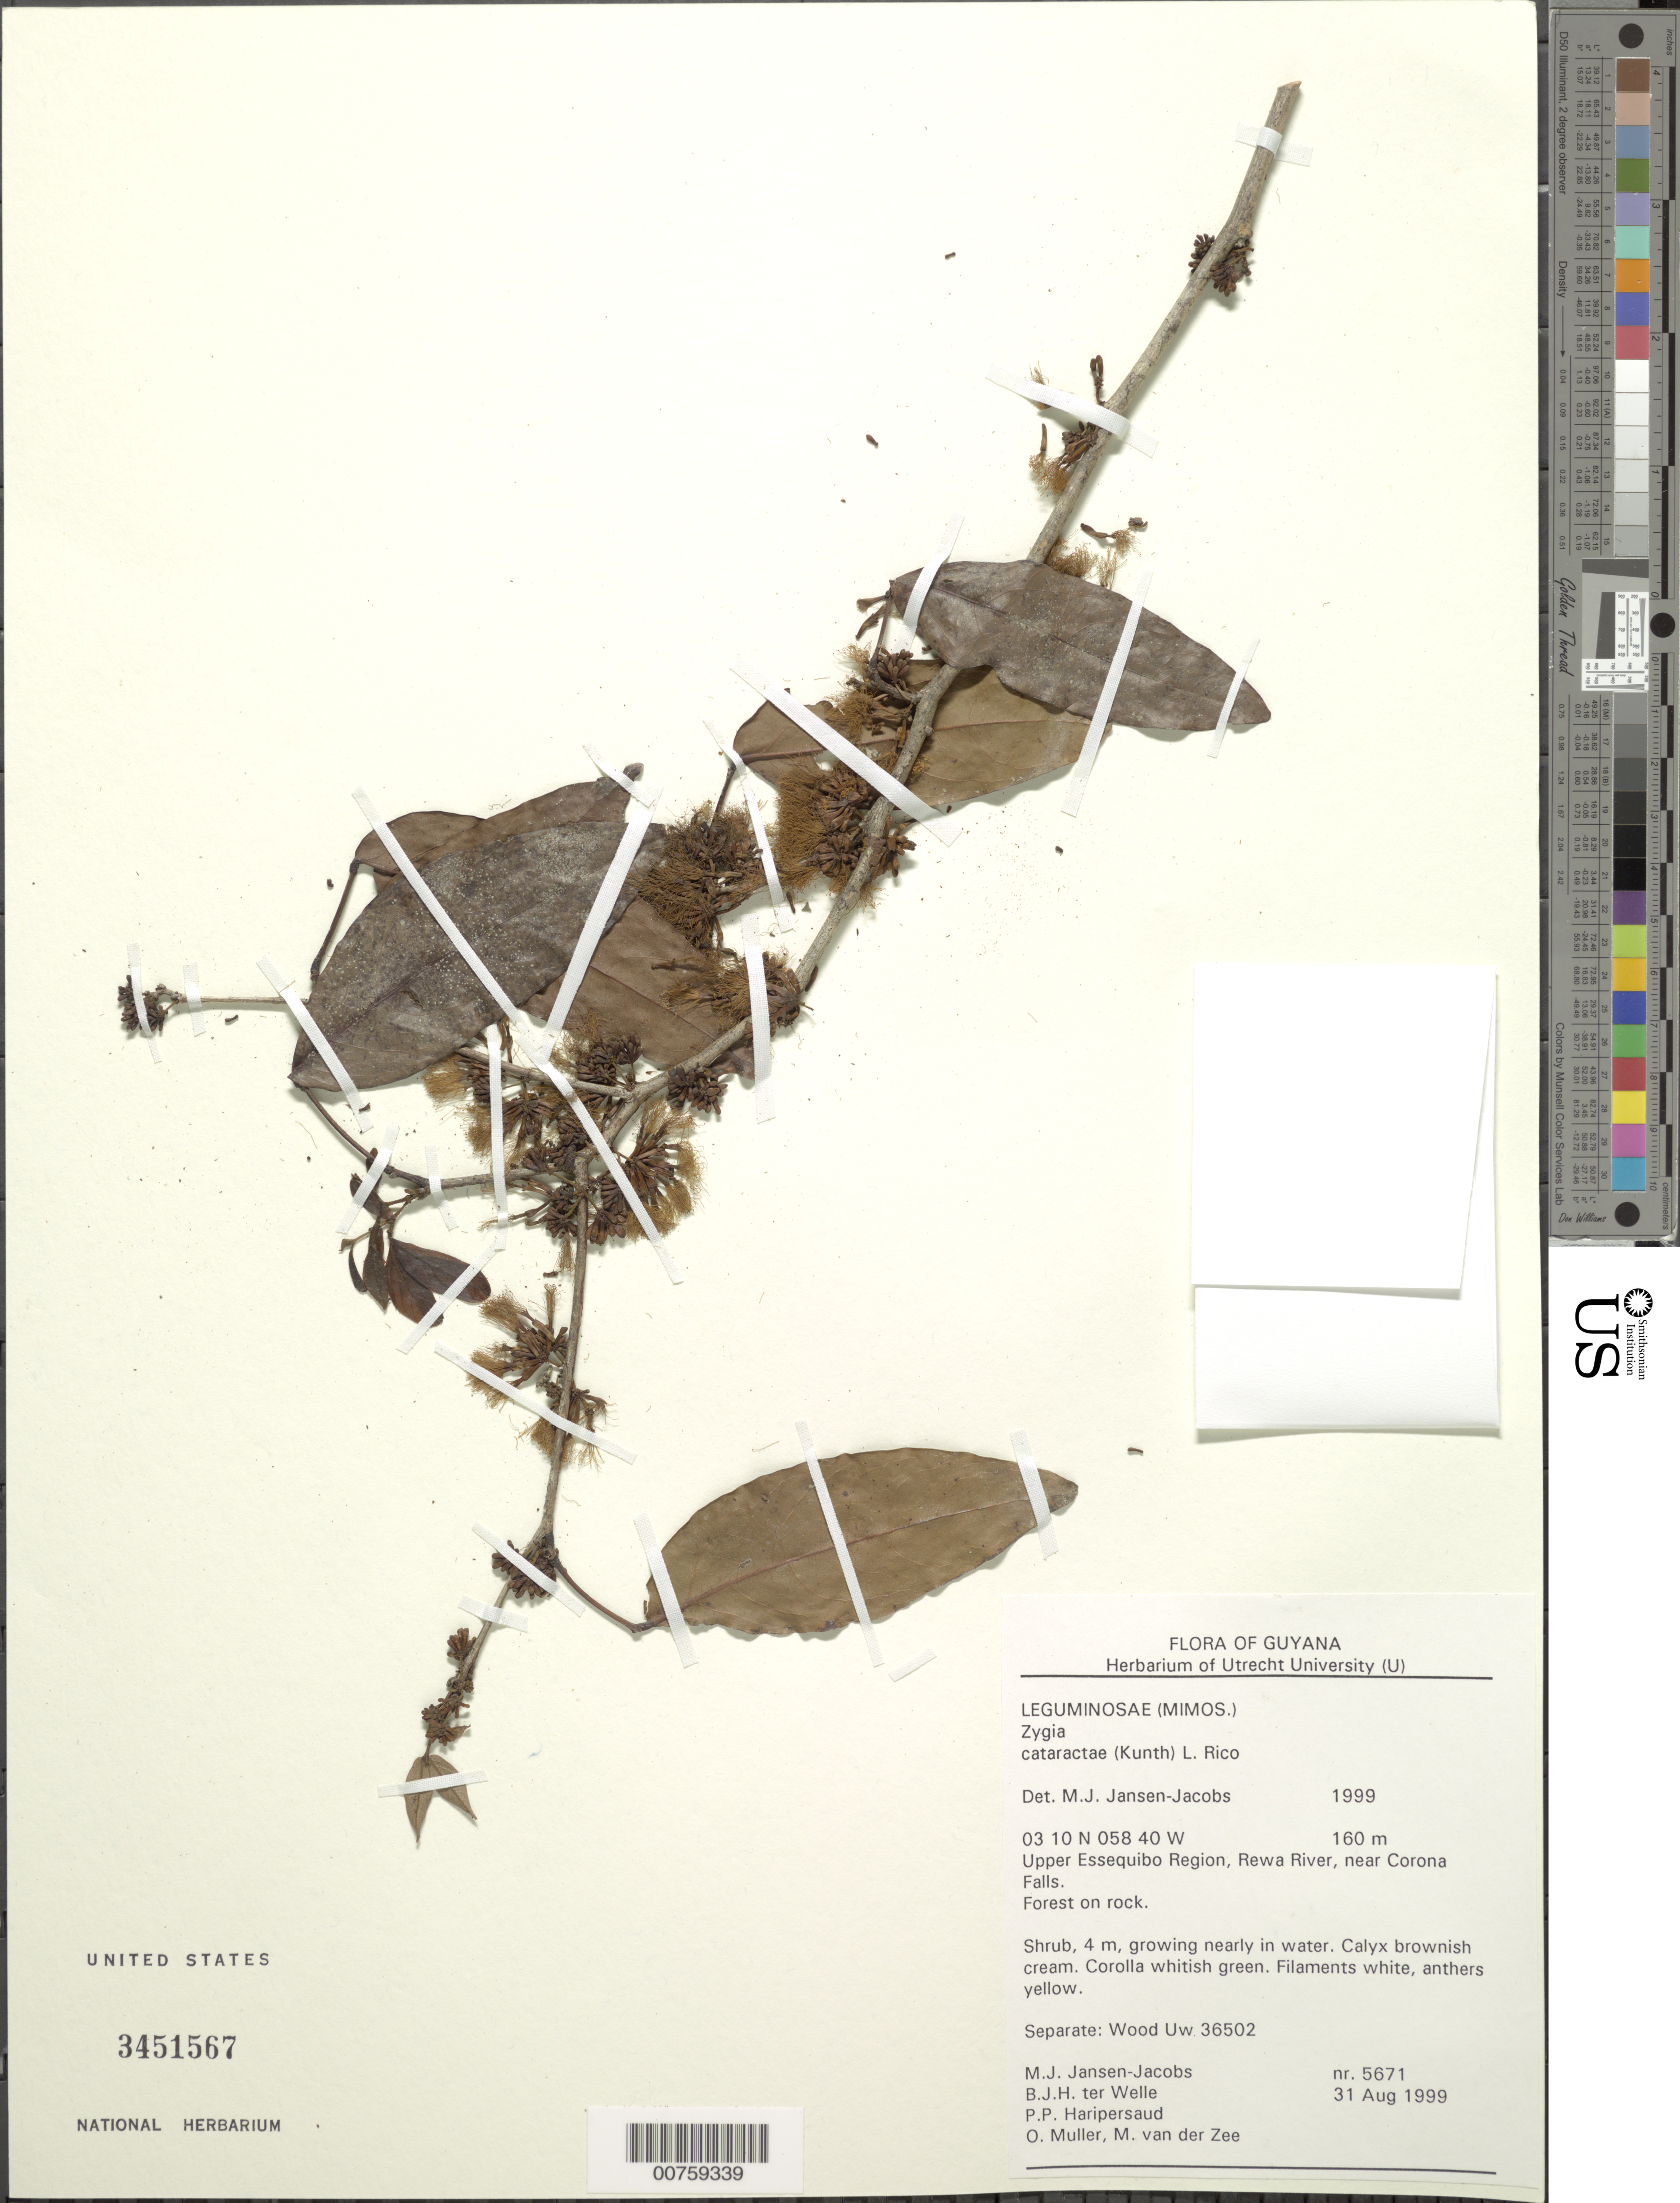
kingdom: Plantae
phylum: Tracheophyta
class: Magnoliopsida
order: Fabales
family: Fabaceae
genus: Zygia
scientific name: Zygia cataractae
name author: (Kunth) L. Rico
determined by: Jansen-Jacobs, M. J., (U), Nationaal Herbarium Nederland, Utrecht University branch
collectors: M. J. Jansen-Jacobs, B. Welle, P. Haripersaud, O. Muller & M. van der Zee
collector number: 5671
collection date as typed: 31-Aug-99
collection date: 1999-08-31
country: Guyana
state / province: U. Takutu-U. Essequibo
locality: Rewa River, near Corona Falls, Upper Essequibo Region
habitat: Forest on rock, growing nearly in water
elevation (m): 160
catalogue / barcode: US 3451567